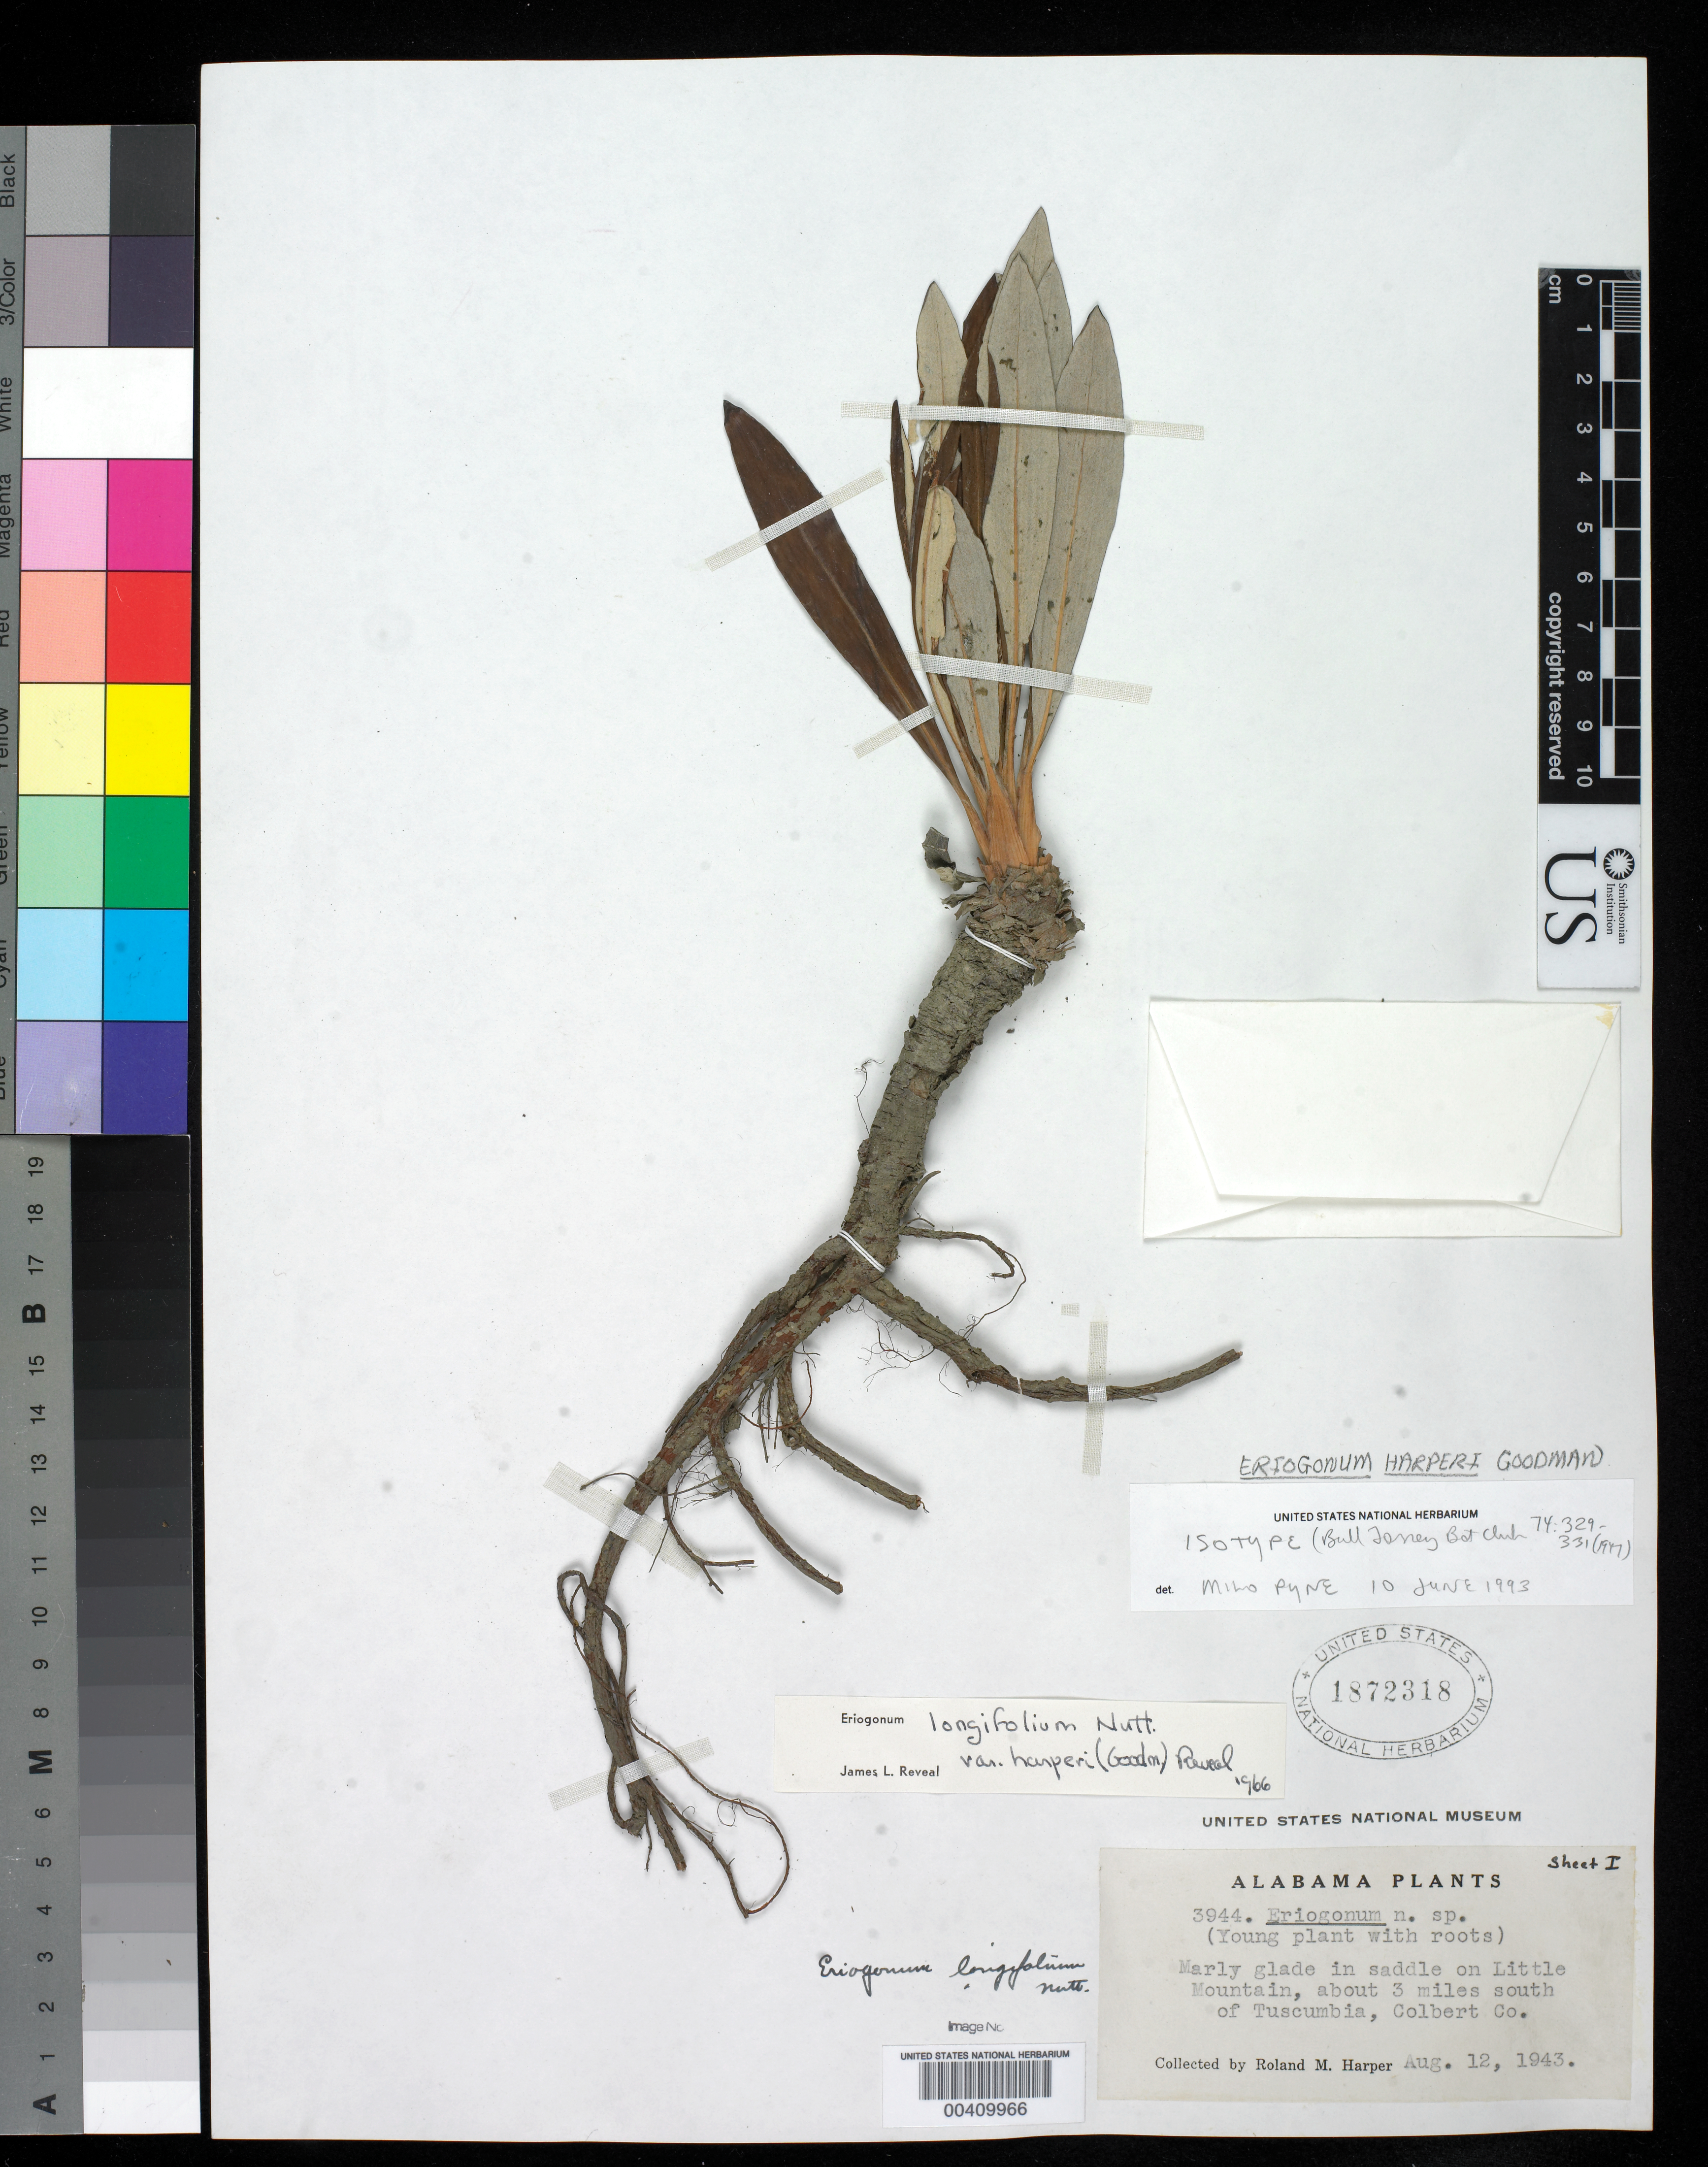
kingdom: Plantae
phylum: Tracheophyta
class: Magnoliopsida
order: Caryophyllales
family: Polygonaceae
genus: Eriogonum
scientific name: Eriogonum harperi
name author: Goodman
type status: Isotype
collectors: R. M. Harper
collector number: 3944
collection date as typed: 12 Aug 1943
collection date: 1943-08-12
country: United States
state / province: Alabama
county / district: Colbert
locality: Ca. 3 mi S of Tuscumbia, little mountain. (Little Mountain?).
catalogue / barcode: US 1872318